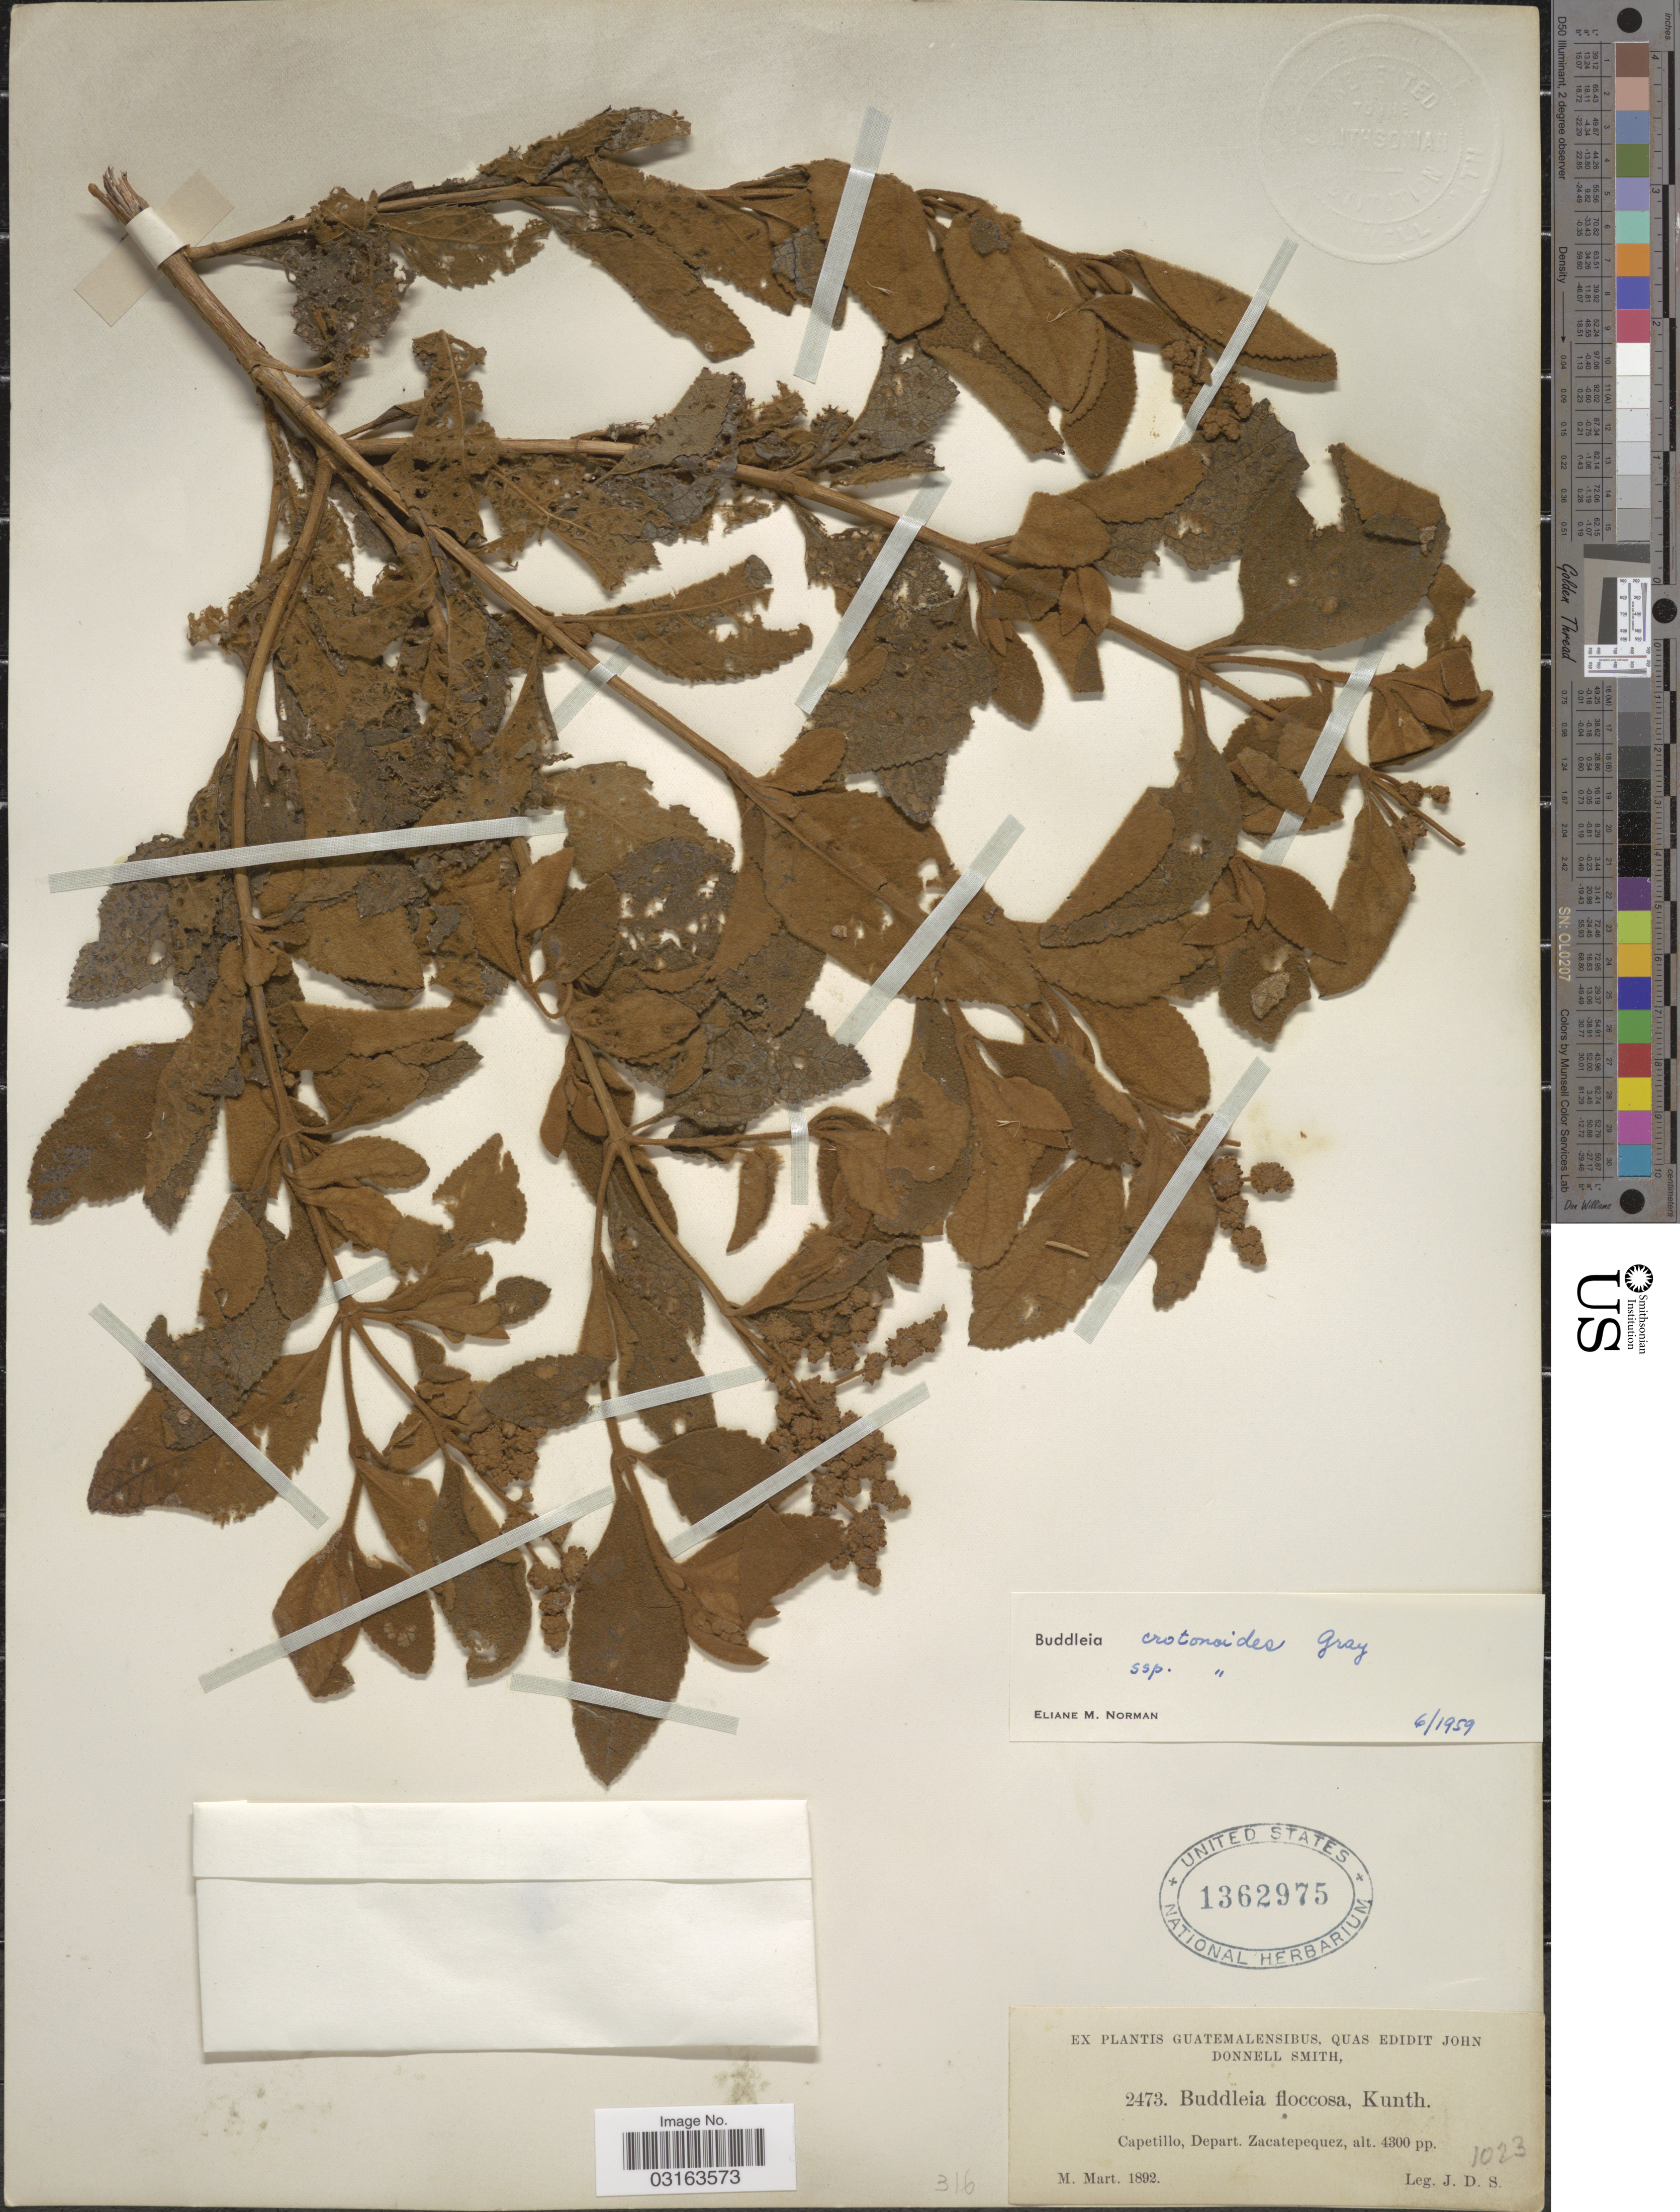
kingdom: Plantae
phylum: Tracheophyta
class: Magnoliopsida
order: Lamiales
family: Scrophulariaceae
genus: Buddleja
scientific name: Buddleja crotonoides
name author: A. Gray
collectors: J. Donnell Smith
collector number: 2473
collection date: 1892-03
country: Guatemala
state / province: Sacatepéquez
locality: Capetillo, Depart. Zacatepequez.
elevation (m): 1311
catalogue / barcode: US 1362975